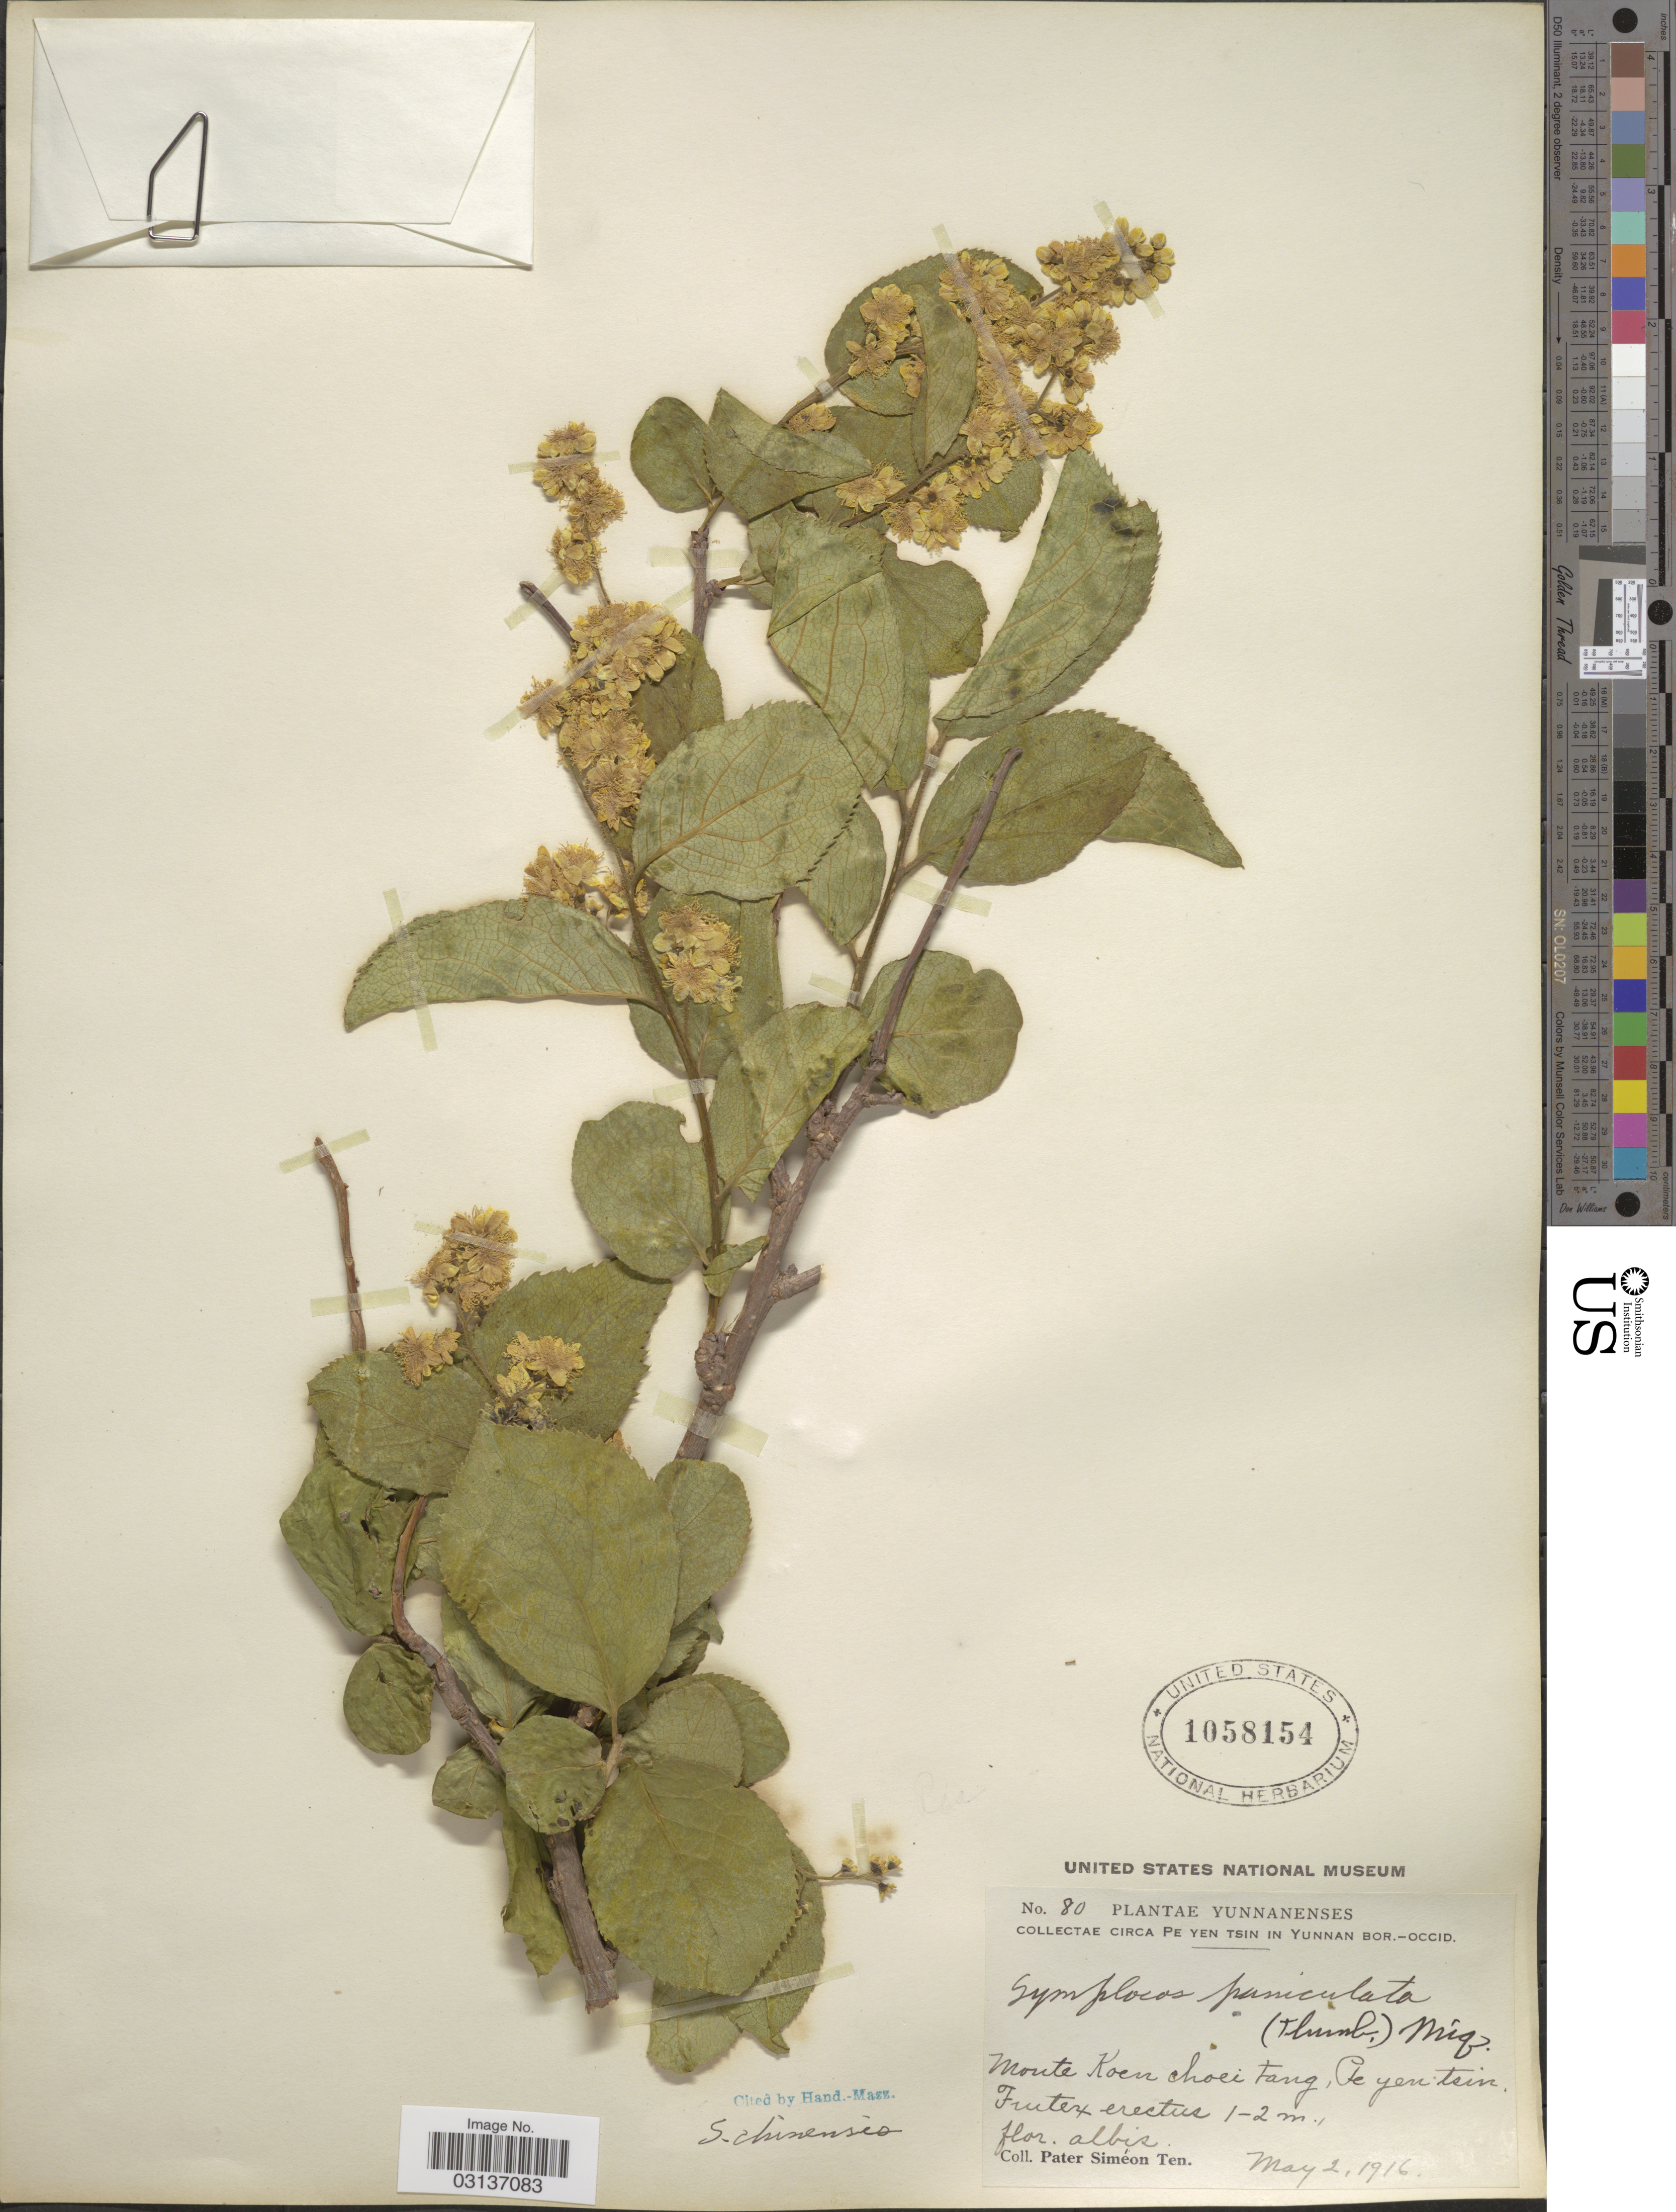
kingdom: Plantae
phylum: Tracheophyta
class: Magnoliopsida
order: Ericales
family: Symplocaceae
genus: Symplocos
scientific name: Symplocos paniculata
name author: Miq.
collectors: P. S. Ten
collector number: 80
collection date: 1916-05-02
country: China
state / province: Yunnan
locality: Yunnanenses. Circa Pe Yen Tsin in Yunnan Bor.-Occid. Monte Koen choei Fang, Pe yen tsin.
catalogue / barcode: US 1058154